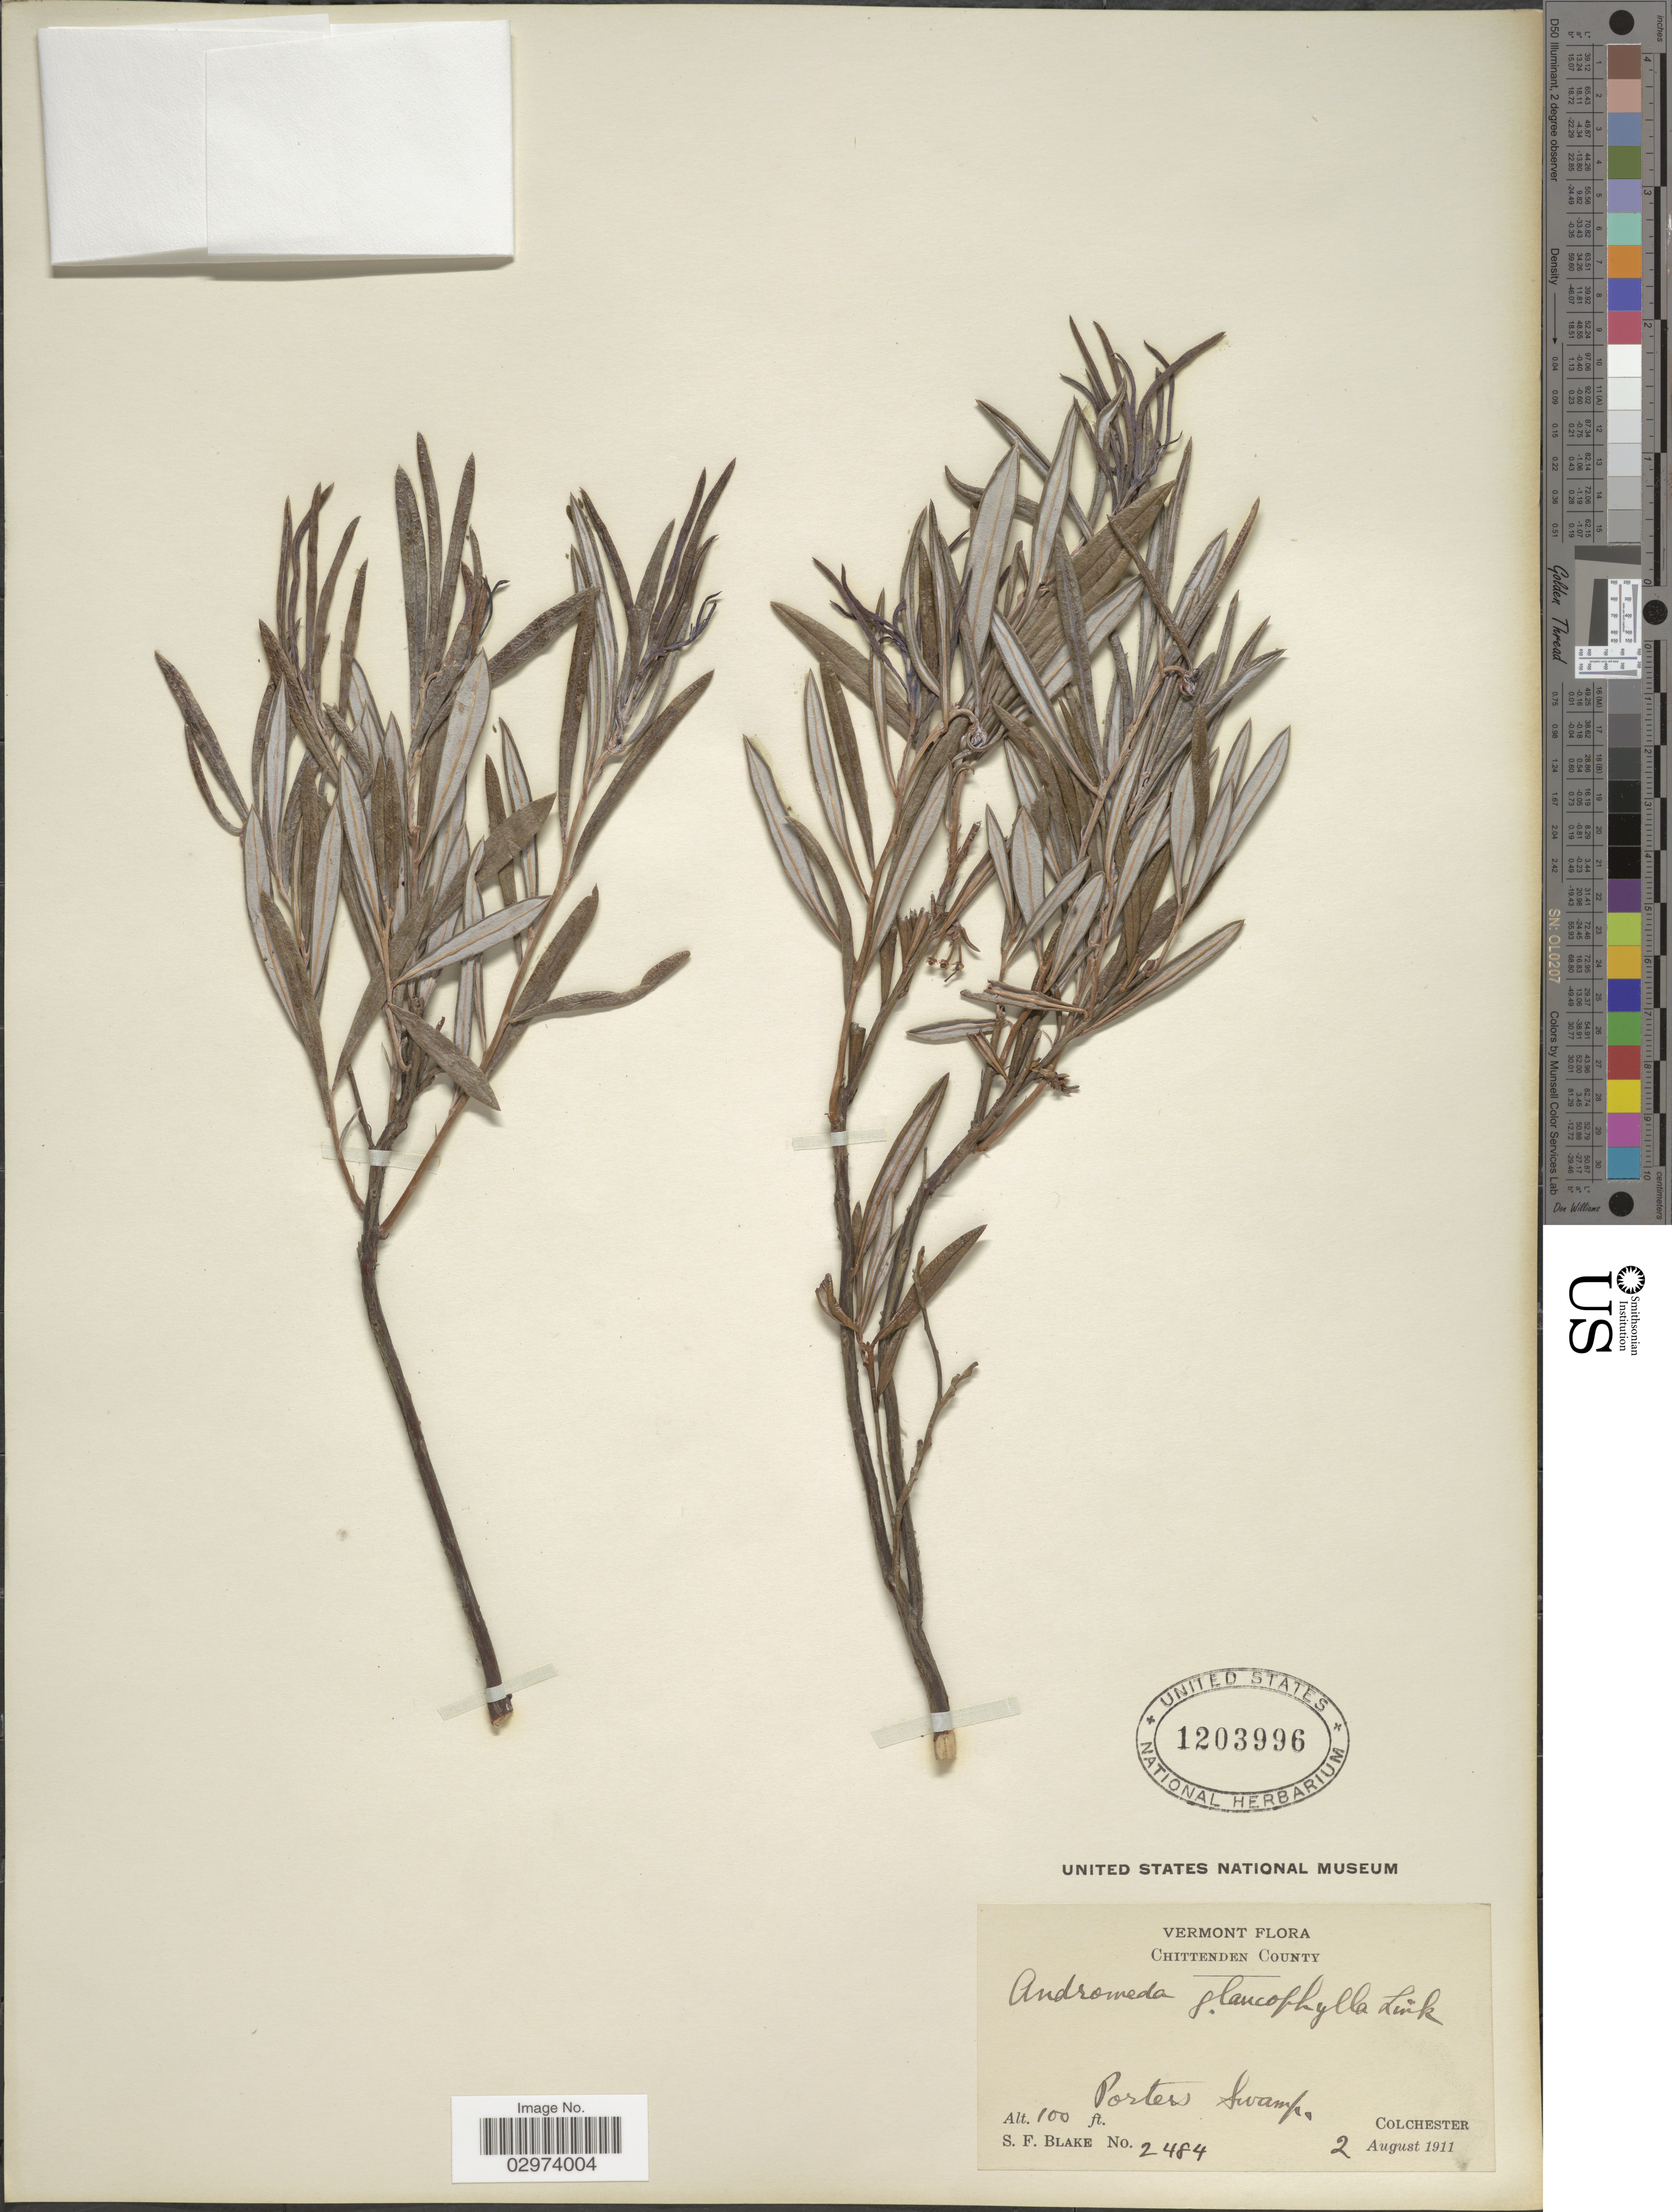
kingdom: Plantae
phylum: Tracheophyta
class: Magnoliopsida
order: Ericales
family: Ericaceae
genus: Andromeda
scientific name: Andromeda polifolia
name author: L.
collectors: S. Blake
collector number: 2484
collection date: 1911-08-02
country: United States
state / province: Vermont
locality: Chittenden County. Porters Swamp. Colchester.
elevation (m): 30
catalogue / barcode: US 1203996